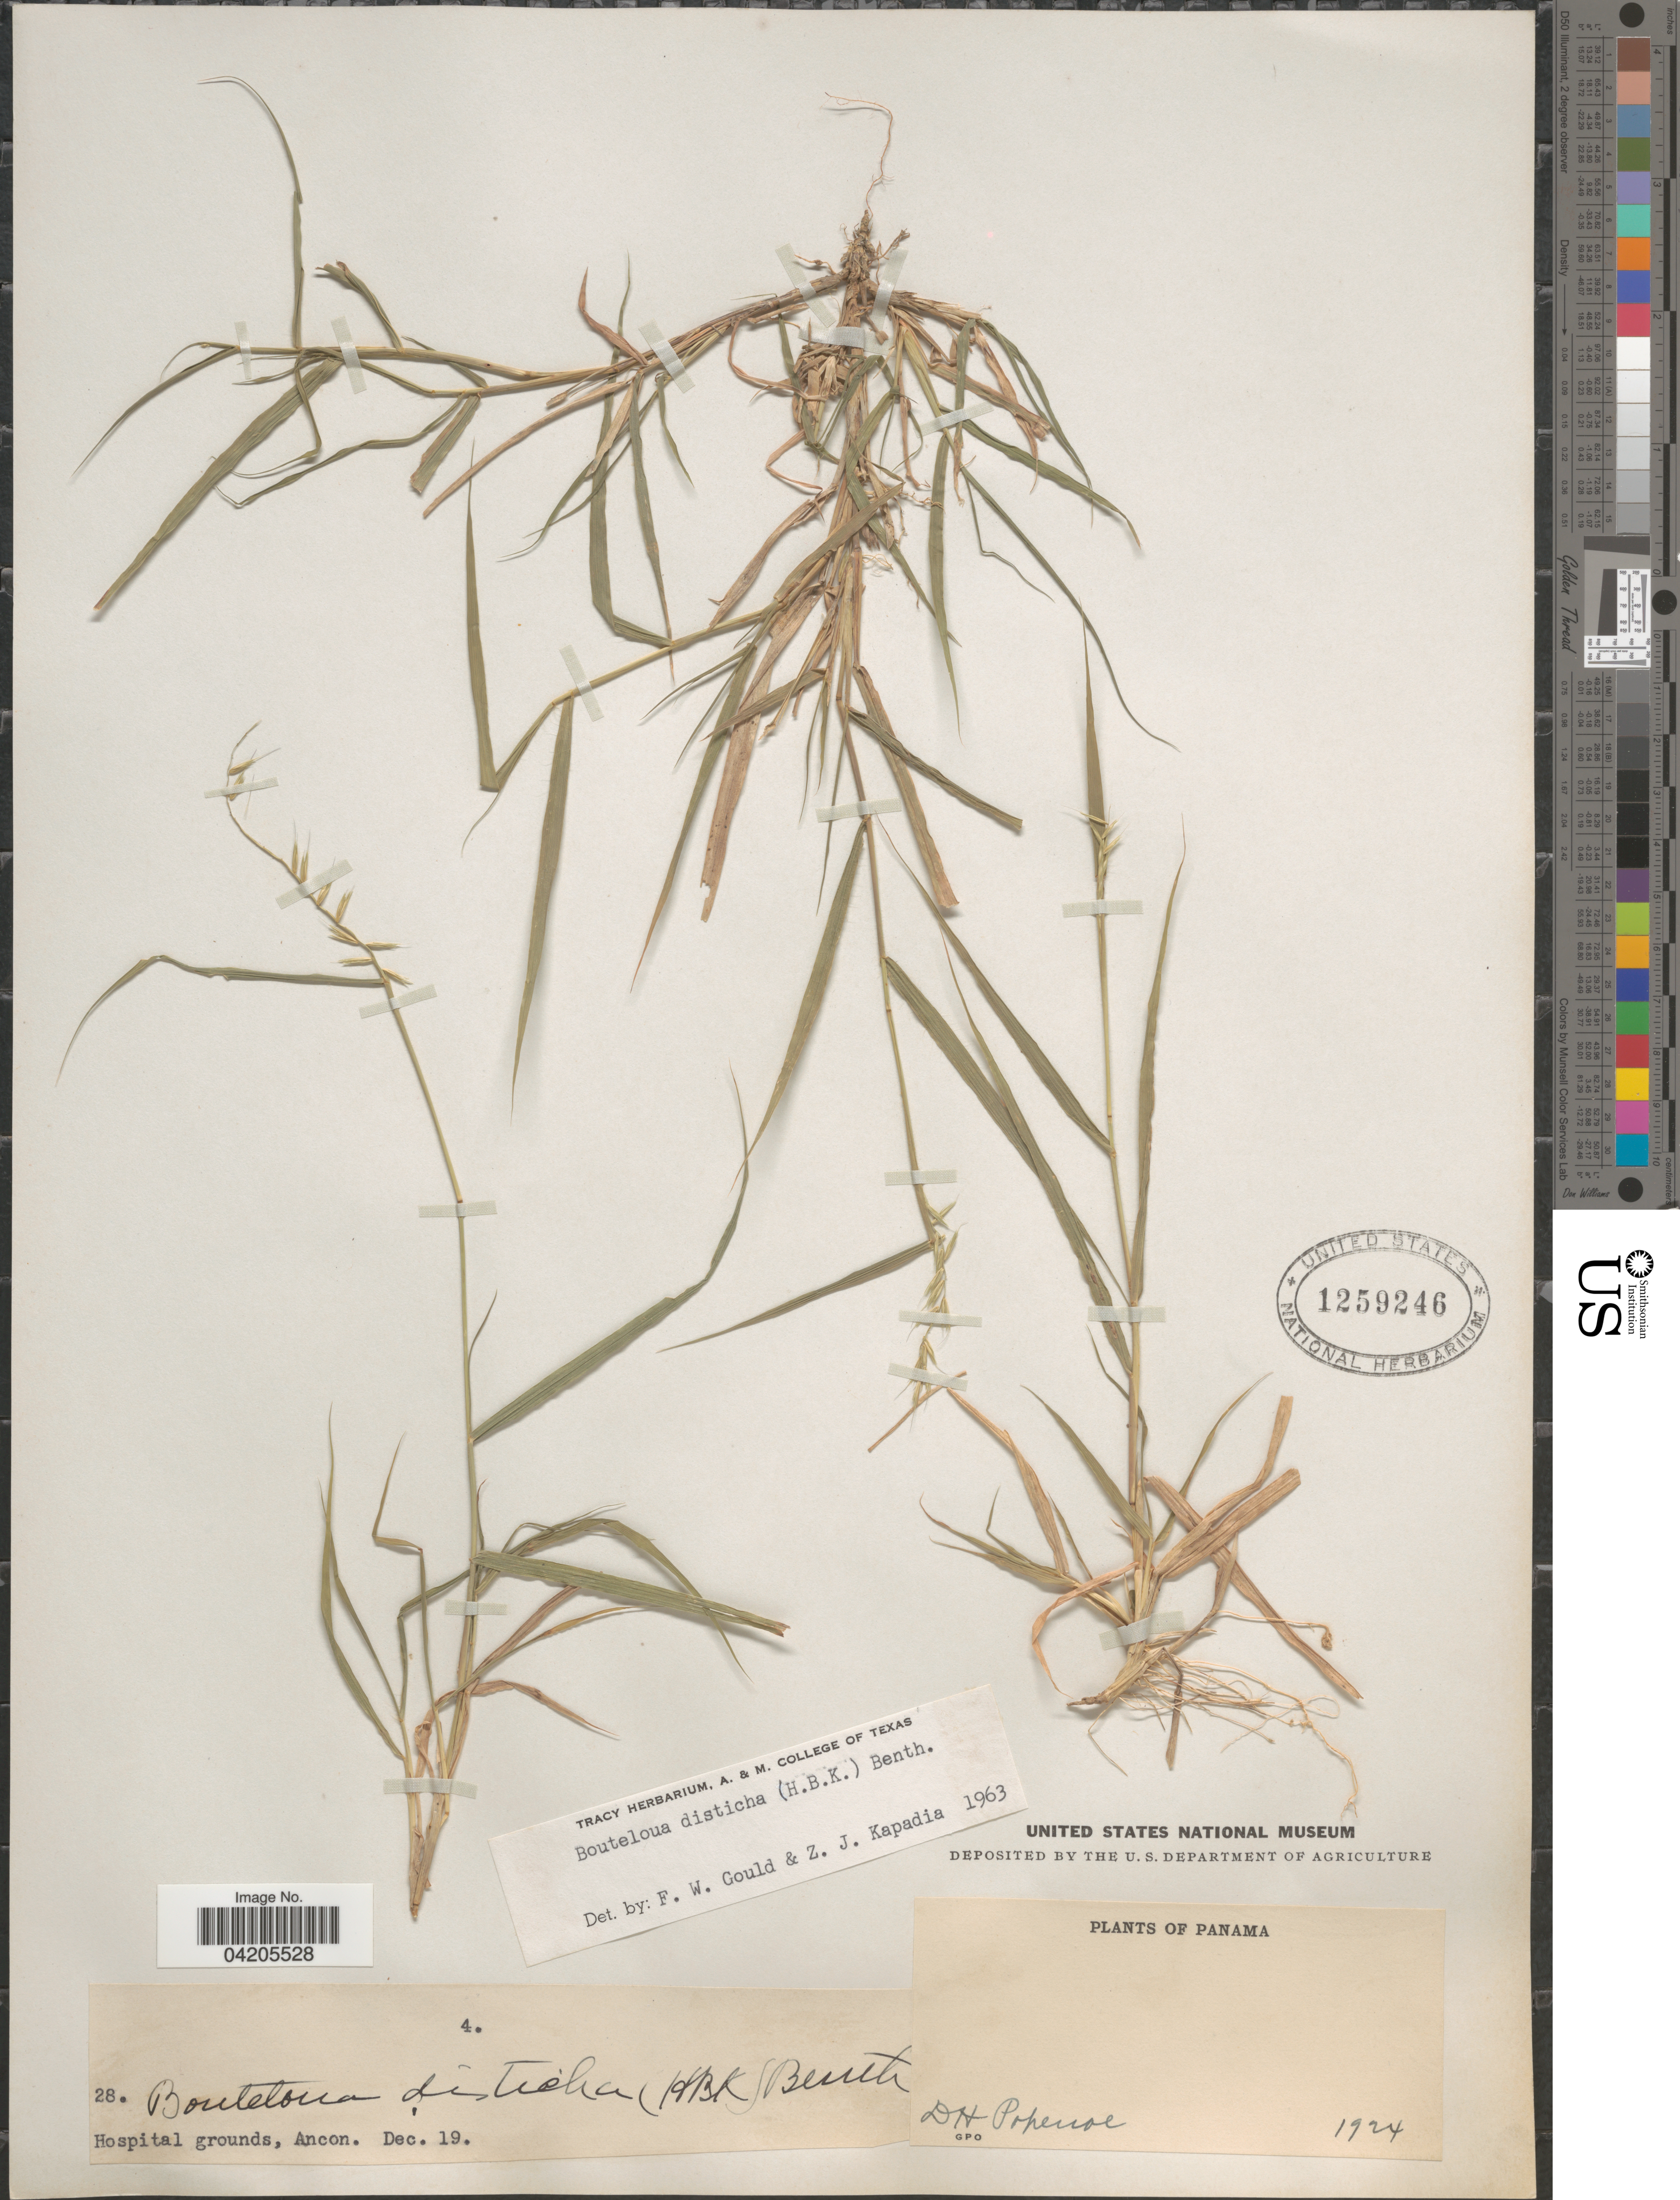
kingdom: Plantae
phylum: Tracheophyta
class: Liliopsida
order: Poales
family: Poaceae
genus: Bouteloua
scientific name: Bouteloua disticha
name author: (Kunth) Benth.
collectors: D. Popenoe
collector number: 28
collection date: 1924-12-19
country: Panama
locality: Hospital grounds, Ancon.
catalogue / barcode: US 1259246